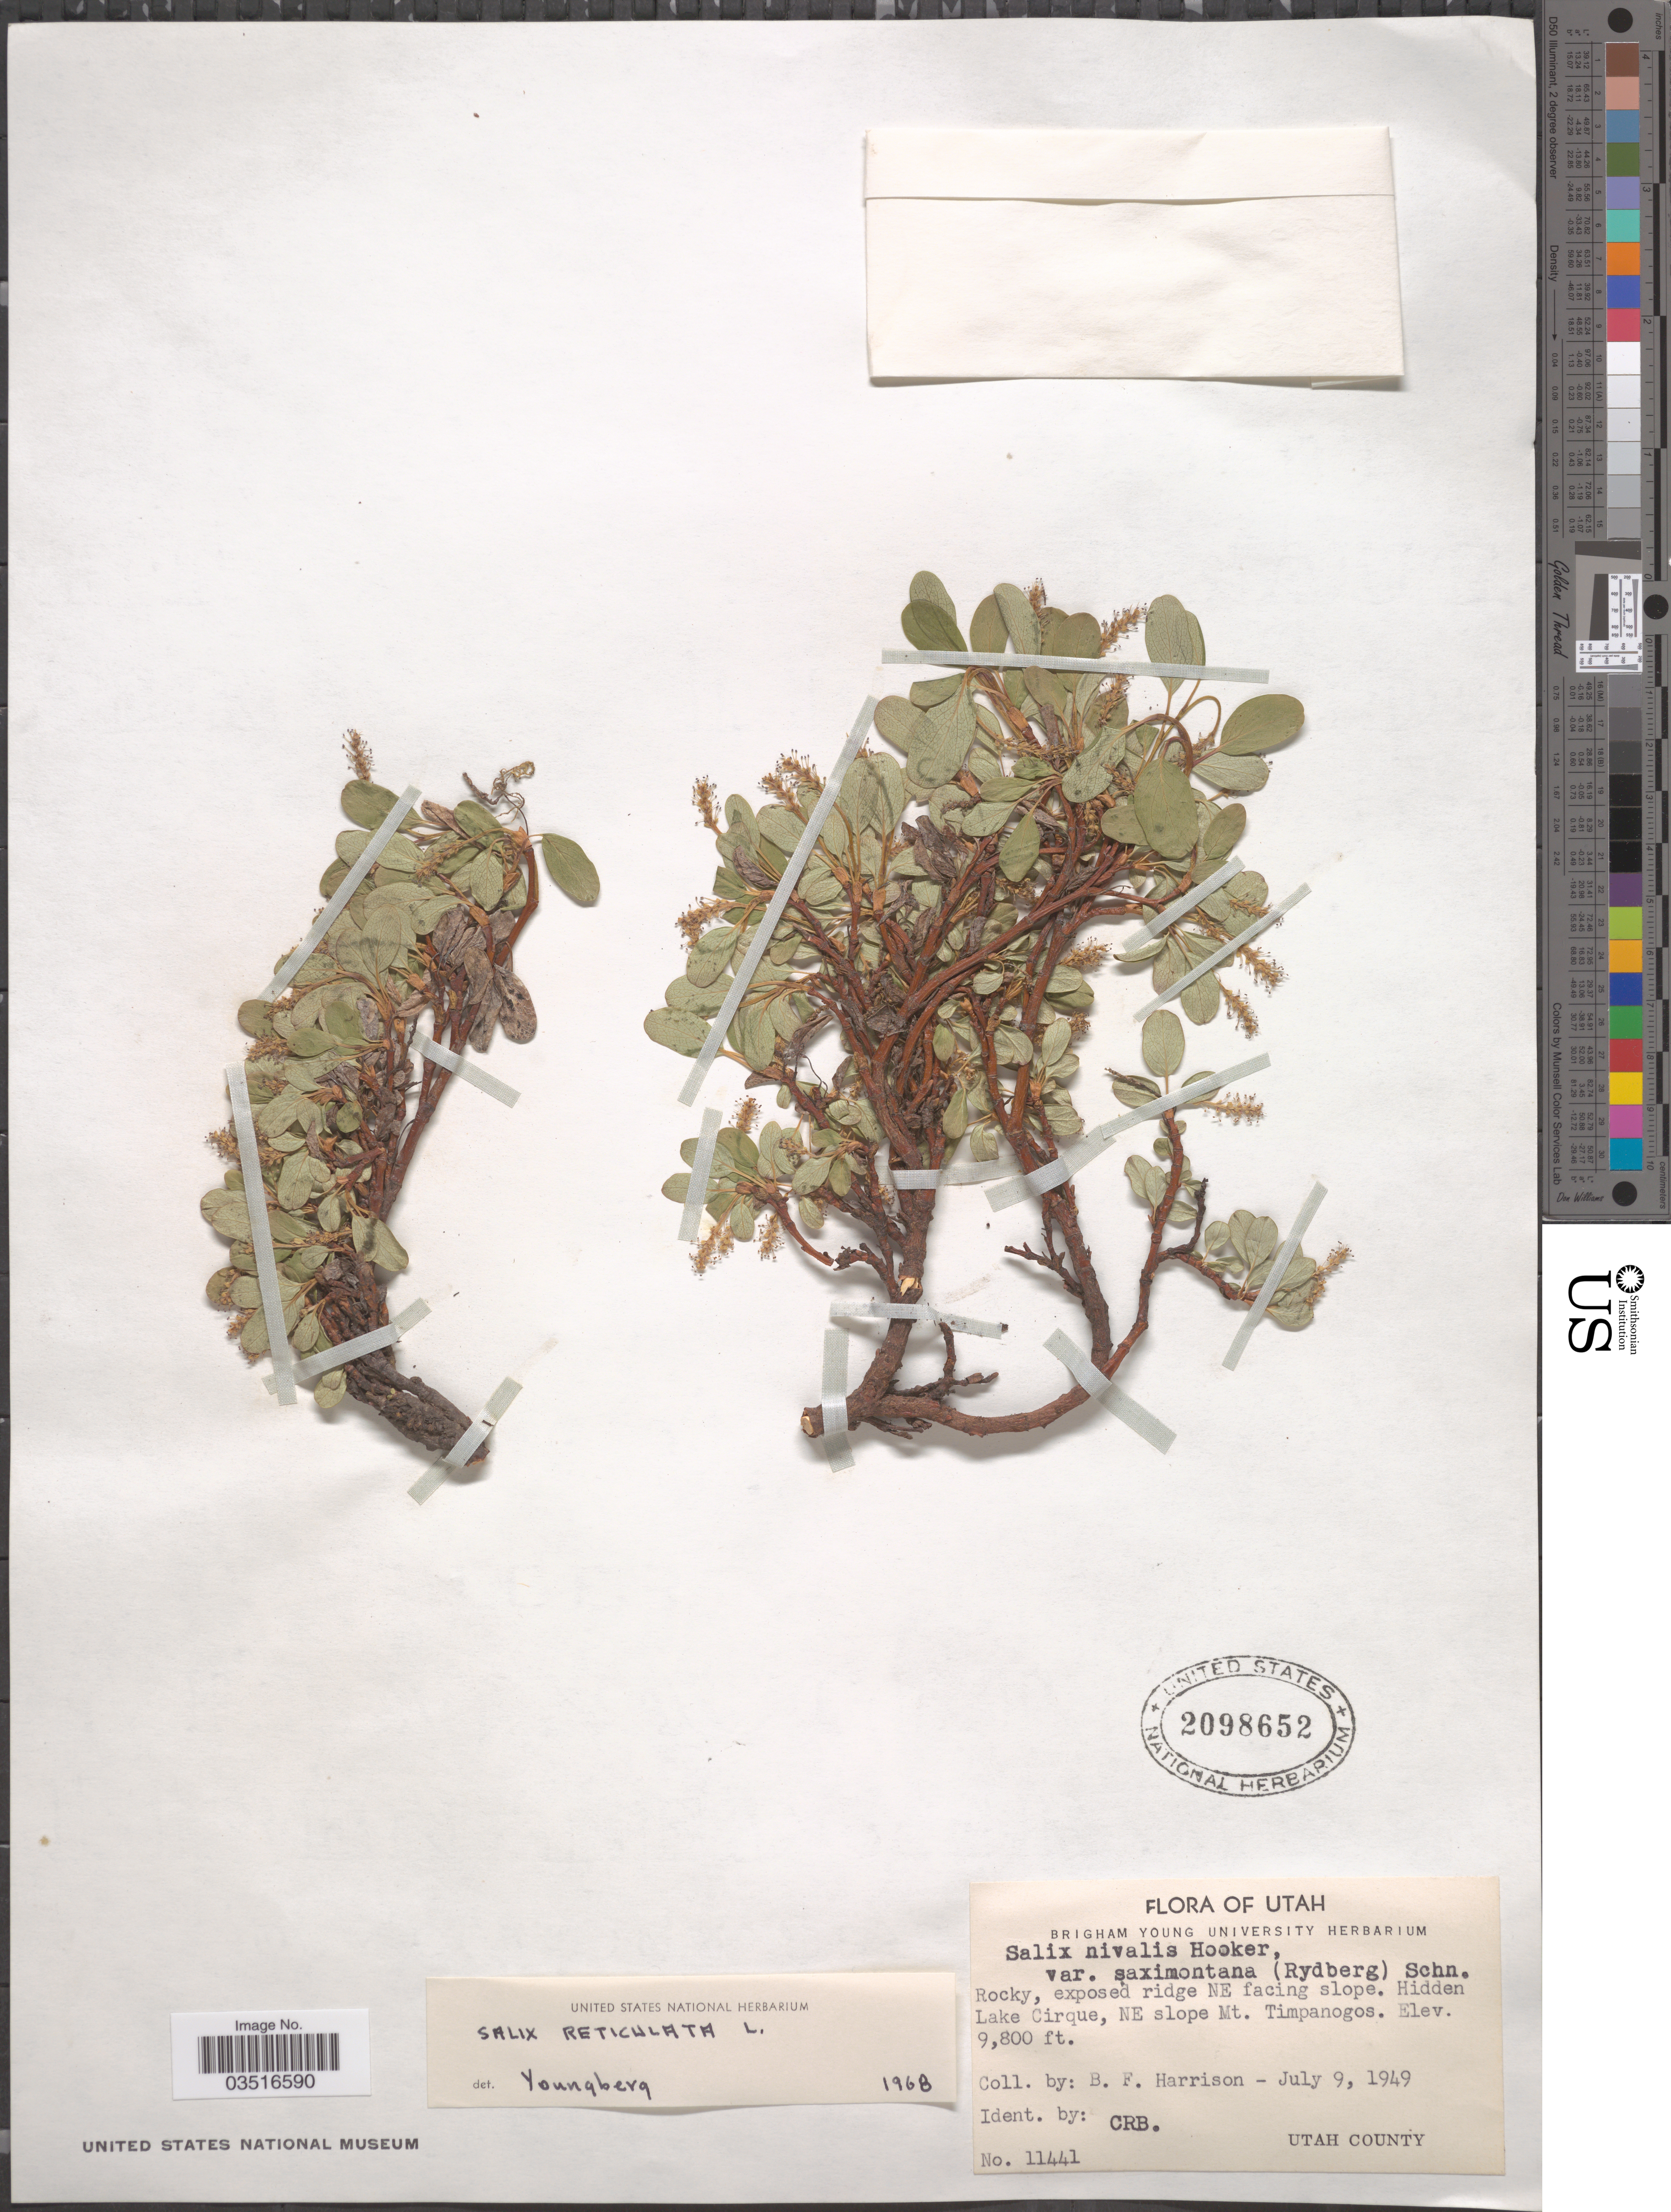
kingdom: Plantae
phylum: Tracheophyta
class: Magnoliopsida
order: Malpighiales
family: Salicaceae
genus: Salix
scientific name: Salix reticulata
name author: L.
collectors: B. F. Harrison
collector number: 11441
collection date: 1949-07-09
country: United States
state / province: Utah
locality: NE facing slope. Hidden Lake Cirque, NE slope Mt. Timpanogos. Utah County.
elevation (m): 2987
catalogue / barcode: US 2098652